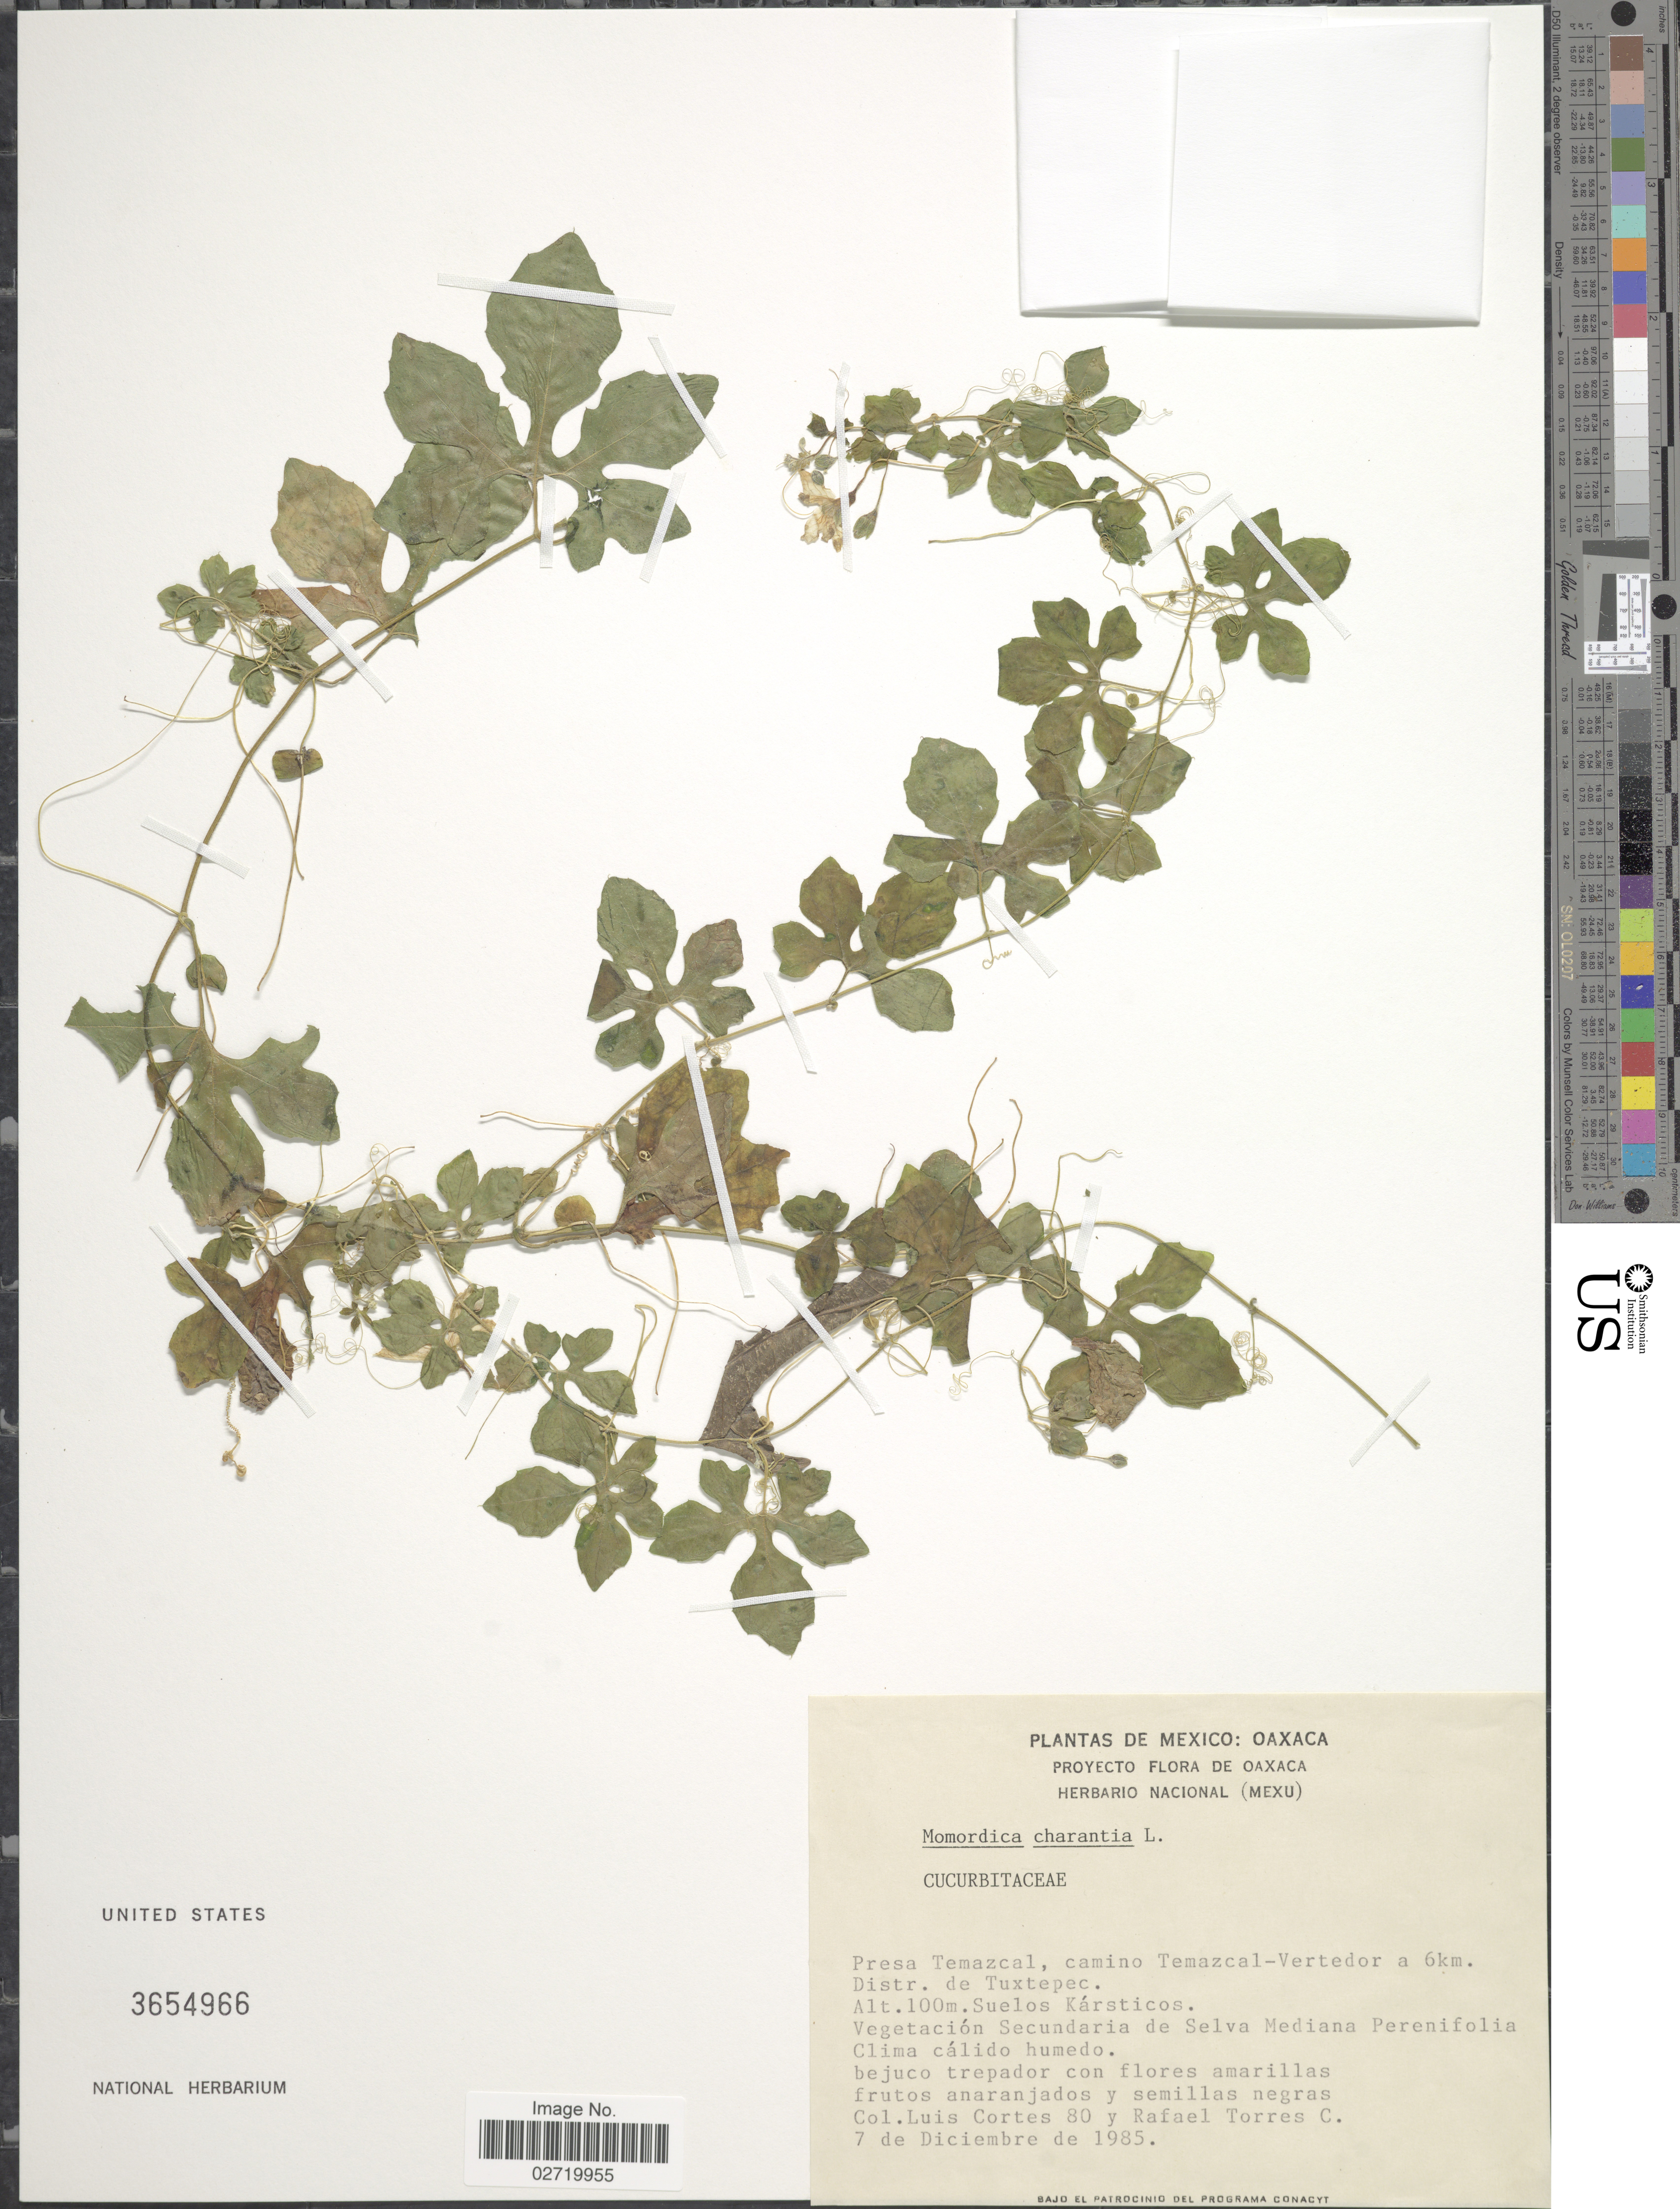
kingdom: Plantae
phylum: Tracheophyta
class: Magnoliopsida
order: Cucurbitales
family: Cucurbitaceae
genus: Momordica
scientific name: Momordica charantia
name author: L.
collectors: L. Cortes & R. Torres C.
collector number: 80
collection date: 1985-12-07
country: Mexico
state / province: Oaxaca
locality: Presa Temazcal, camino Temazcal-Vertedor a 6km Distr. de Tuxtepec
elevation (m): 100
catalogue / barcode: US 3654966